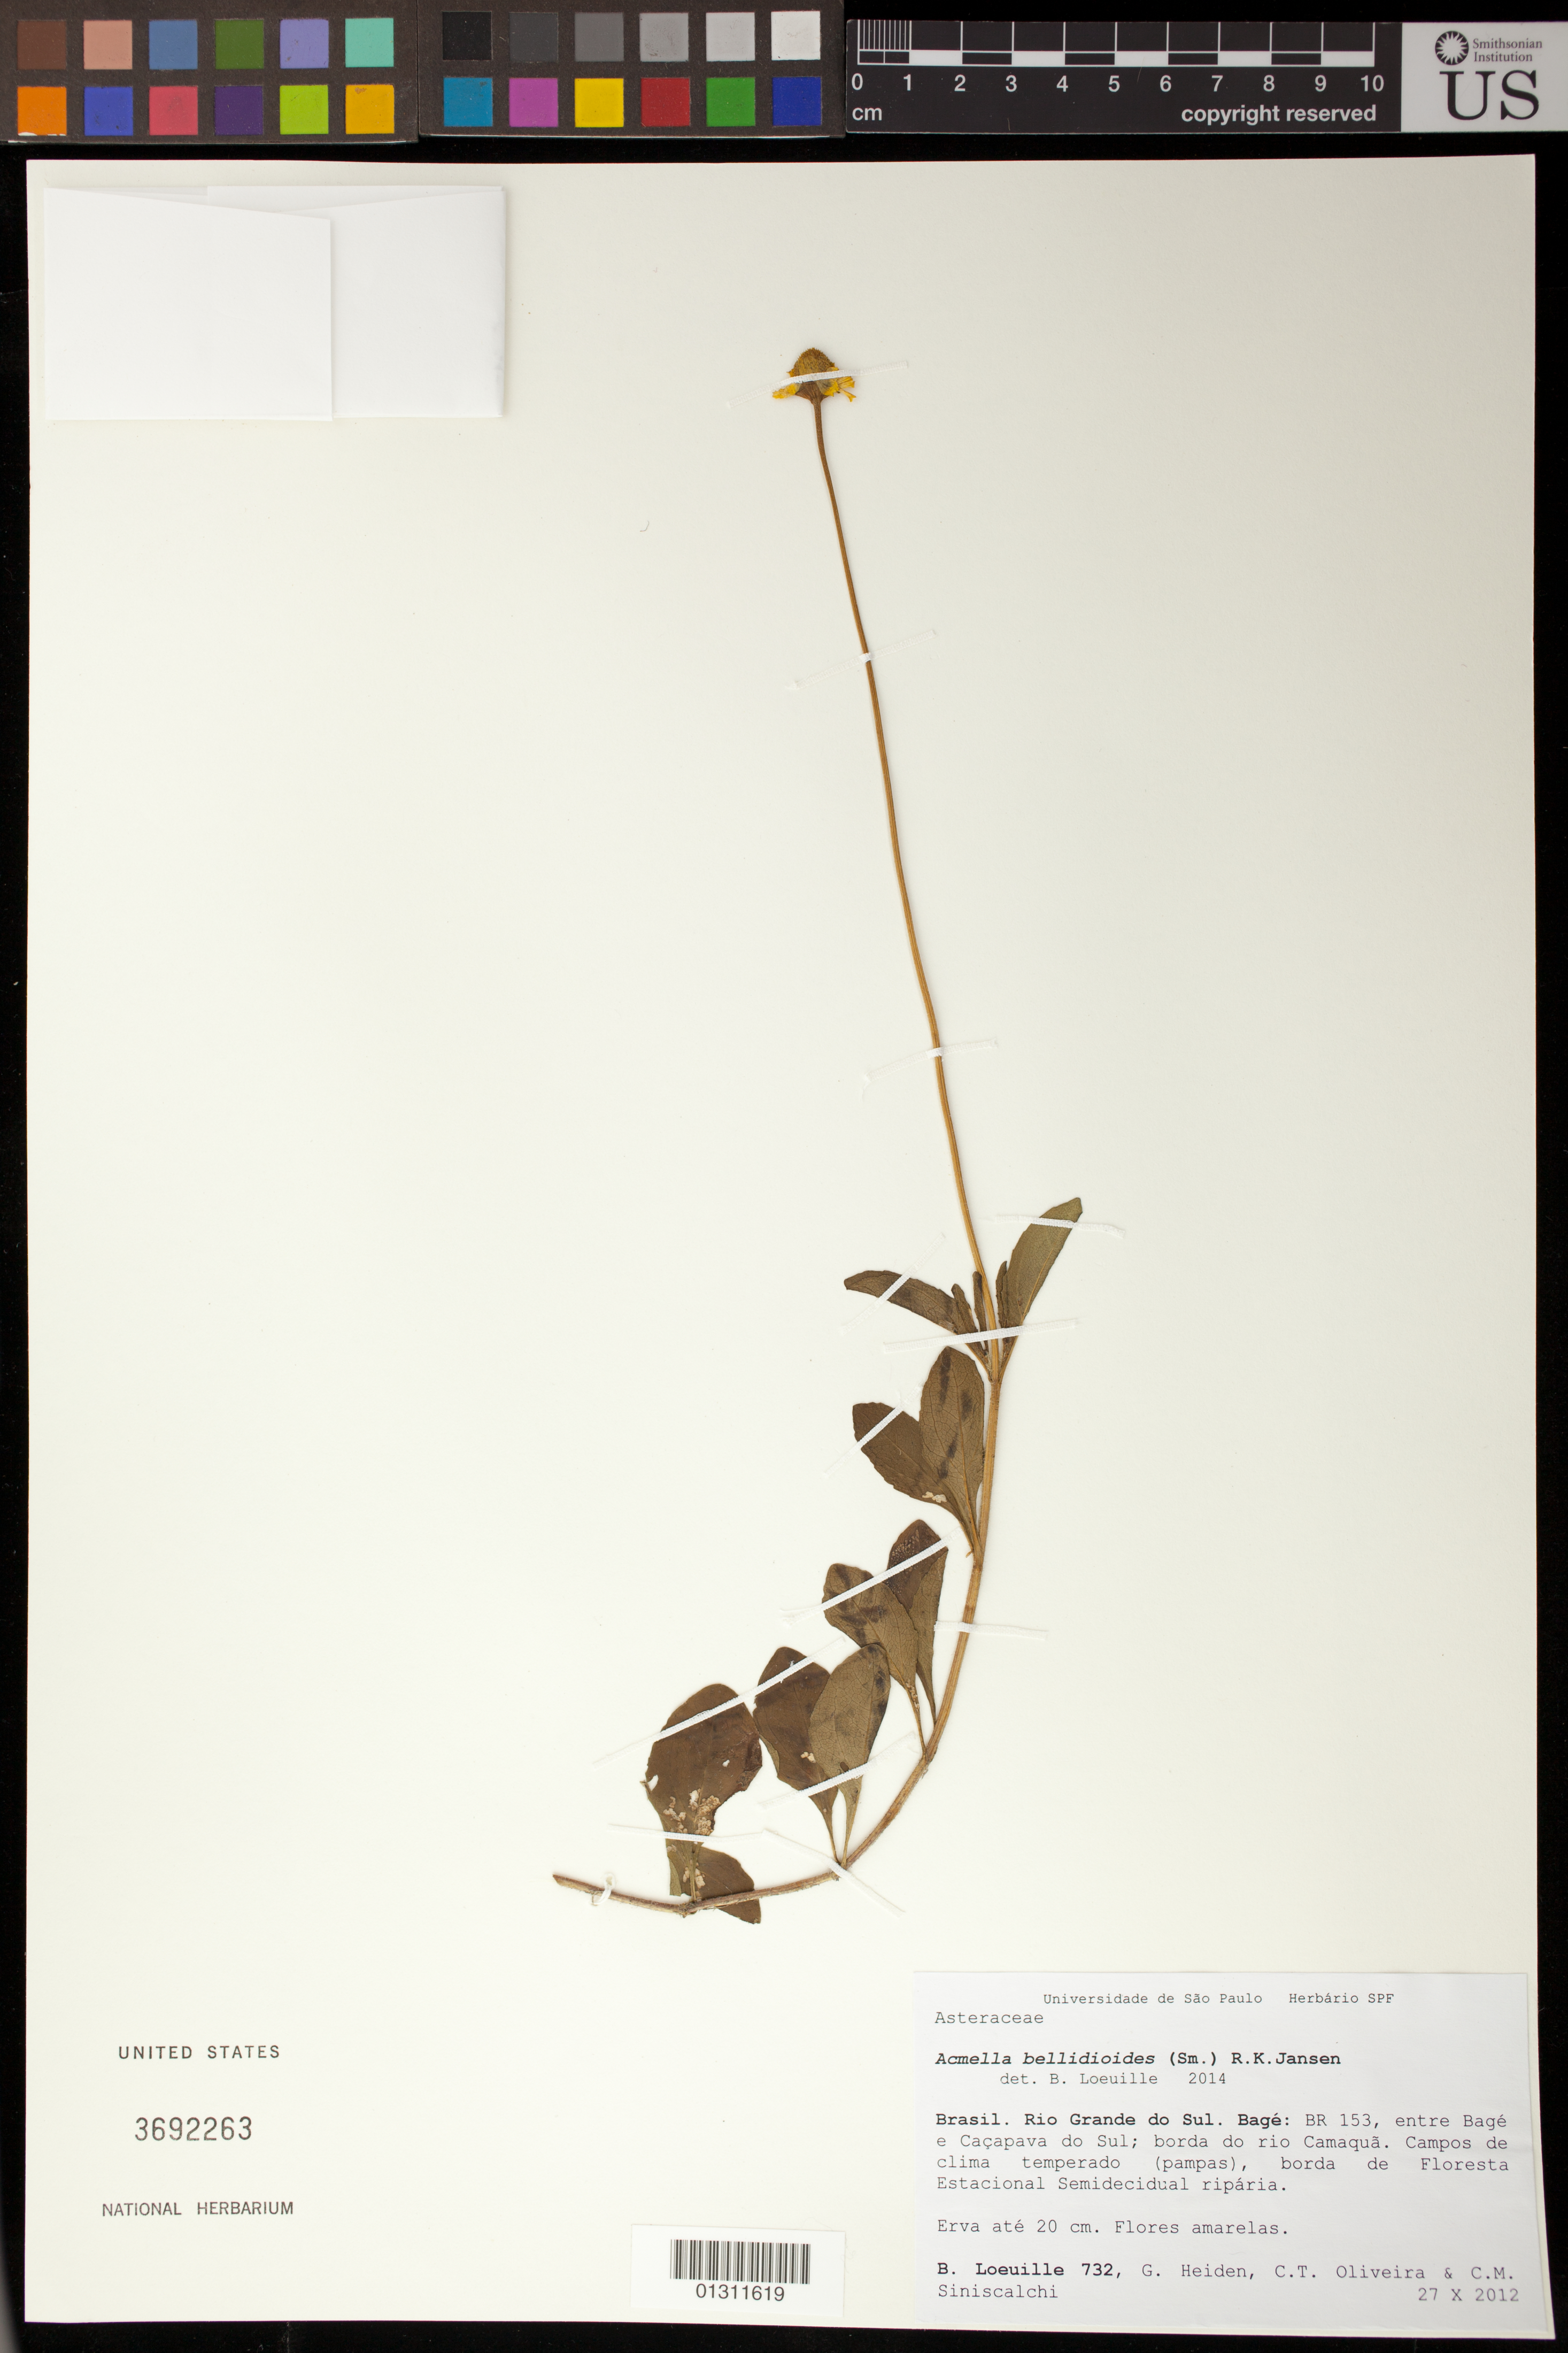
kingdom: Plantae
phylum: Tracheophyta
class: Magnoliopsida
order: Asterales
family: Asteraceae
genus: Acmella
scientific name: Acmella bellidioides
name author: (Rees in Sm.) R.K. Jansen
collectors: B. Loeuille, G. Heiden, C. T. Oliveira & C. Siniscalchi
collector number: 732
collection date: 2012-10-27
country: Brazil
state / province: Rio Grande do Sul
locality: Bage: BR 153, entre Bage e Cacapava do Sul, borda do rio Camaqua.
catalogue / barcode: US 3692263